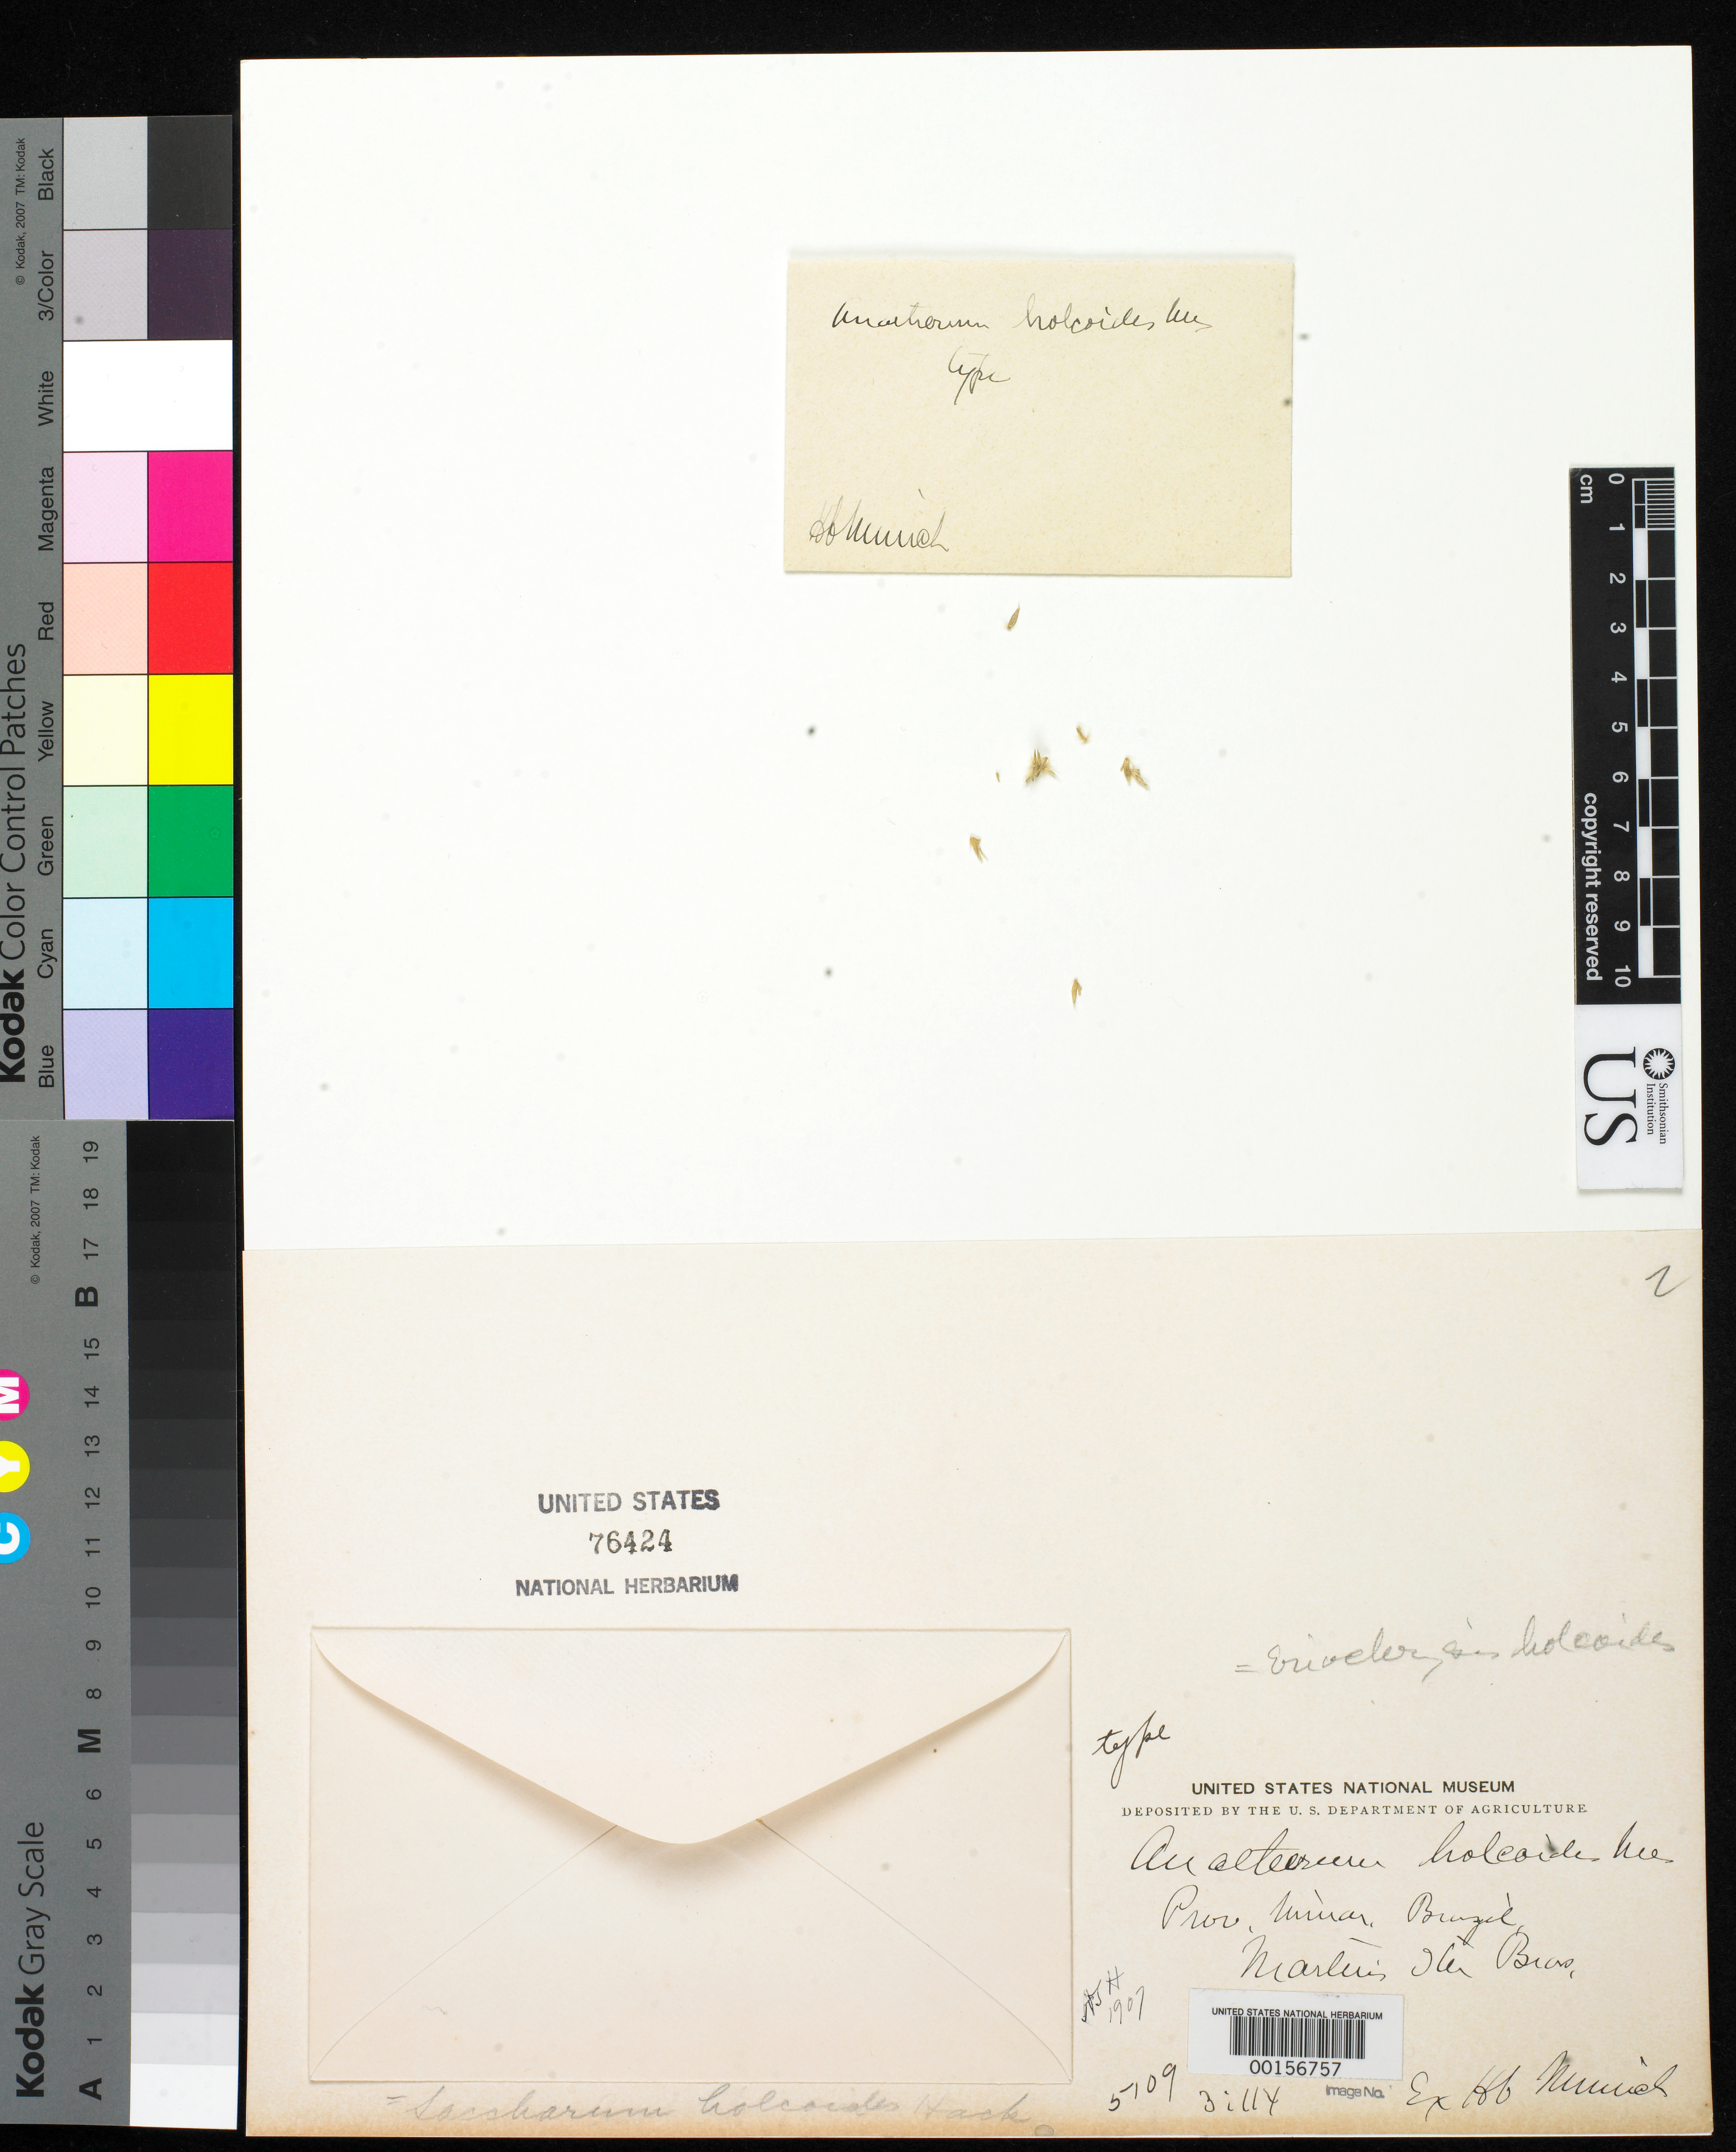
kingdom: Plantae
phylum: Tracheophyta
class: Liliopsida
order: Poales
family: Poaceae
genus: Anatherum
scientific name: Anatherum holcoides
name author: Nees in Mart.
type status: Type Fragment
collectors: C. F. Martius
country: Brazil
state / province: Minas Gerais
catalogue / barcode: US 76424